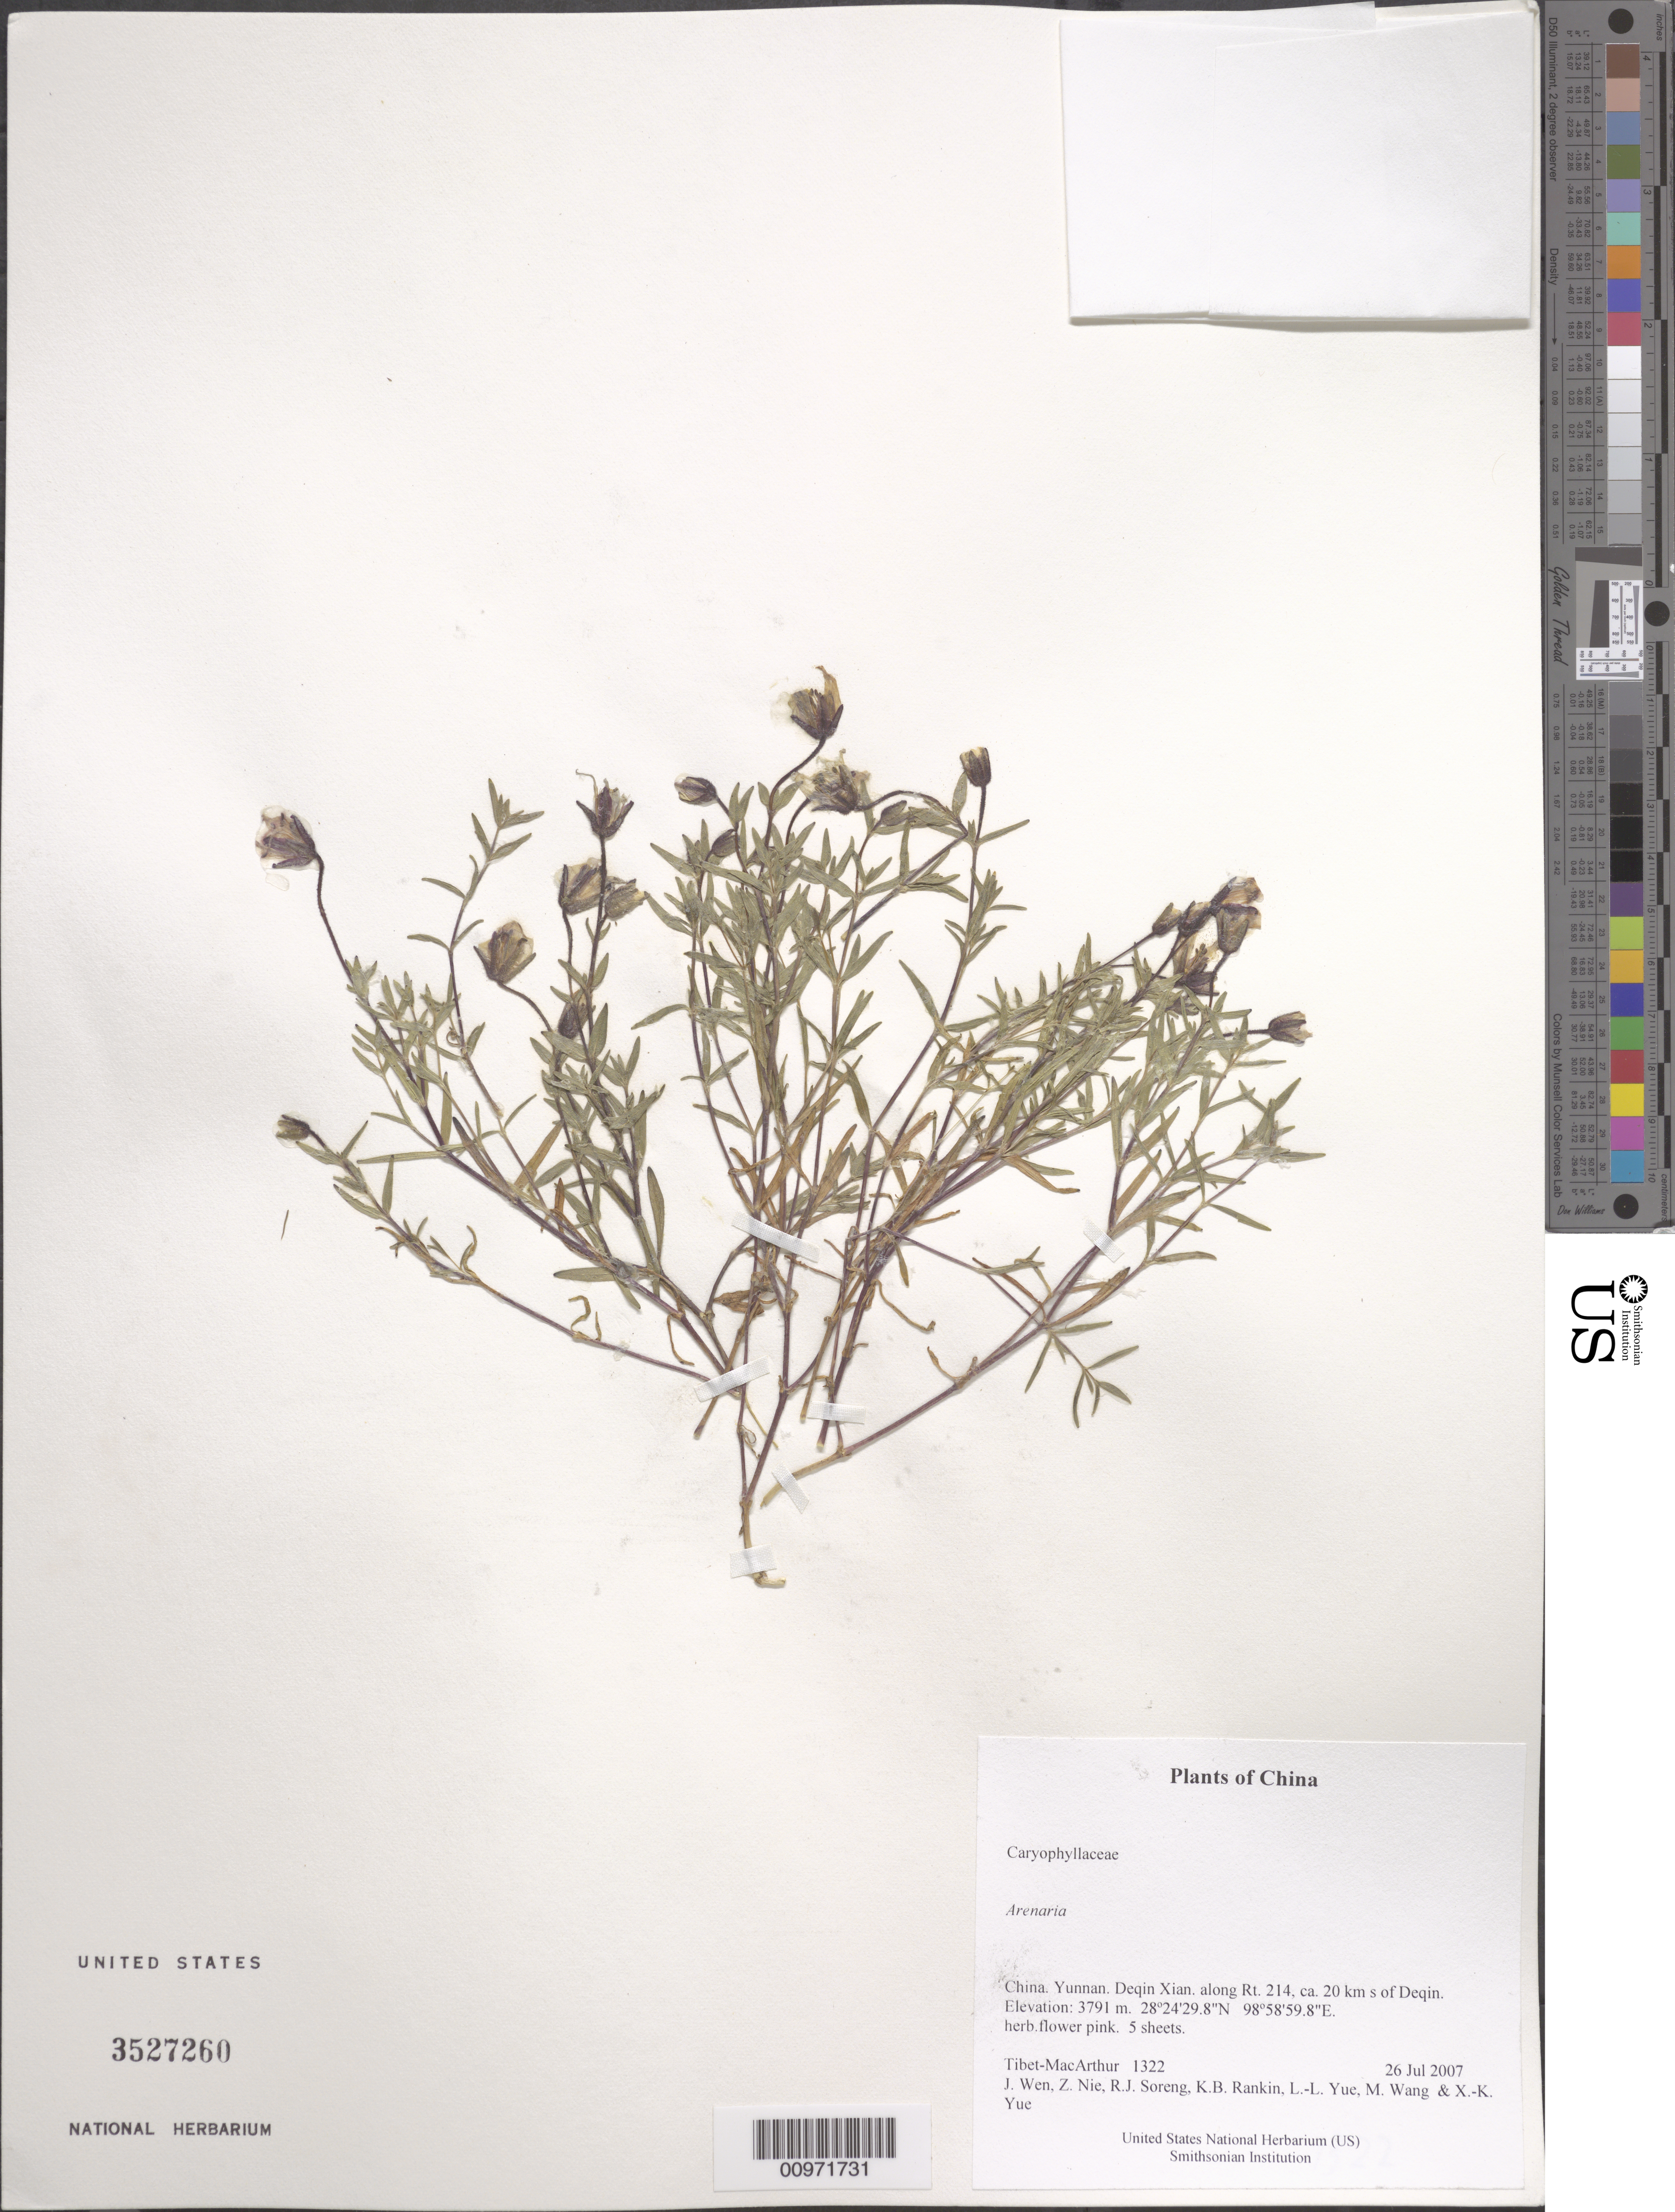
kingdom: Plantae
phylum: Tracheophyta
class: Magnoliopsida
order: Caryophyllales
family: Caryophyllaceae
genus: Arenaria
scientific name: Arenaria sp.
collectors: Tibet-MacArthur, J. Wen, Z. Nie, R. J. Soreng, K. Rankin, L. Yue, M. Wang & X. Yue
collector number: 1322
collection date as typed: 26 Jul 2007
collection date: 2007-07-26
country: China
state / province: Yunnan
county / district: Deqin Xian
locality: along Rt. 214, ca. 20 km s of Deqin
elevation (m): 3791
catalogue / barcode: US 3527260